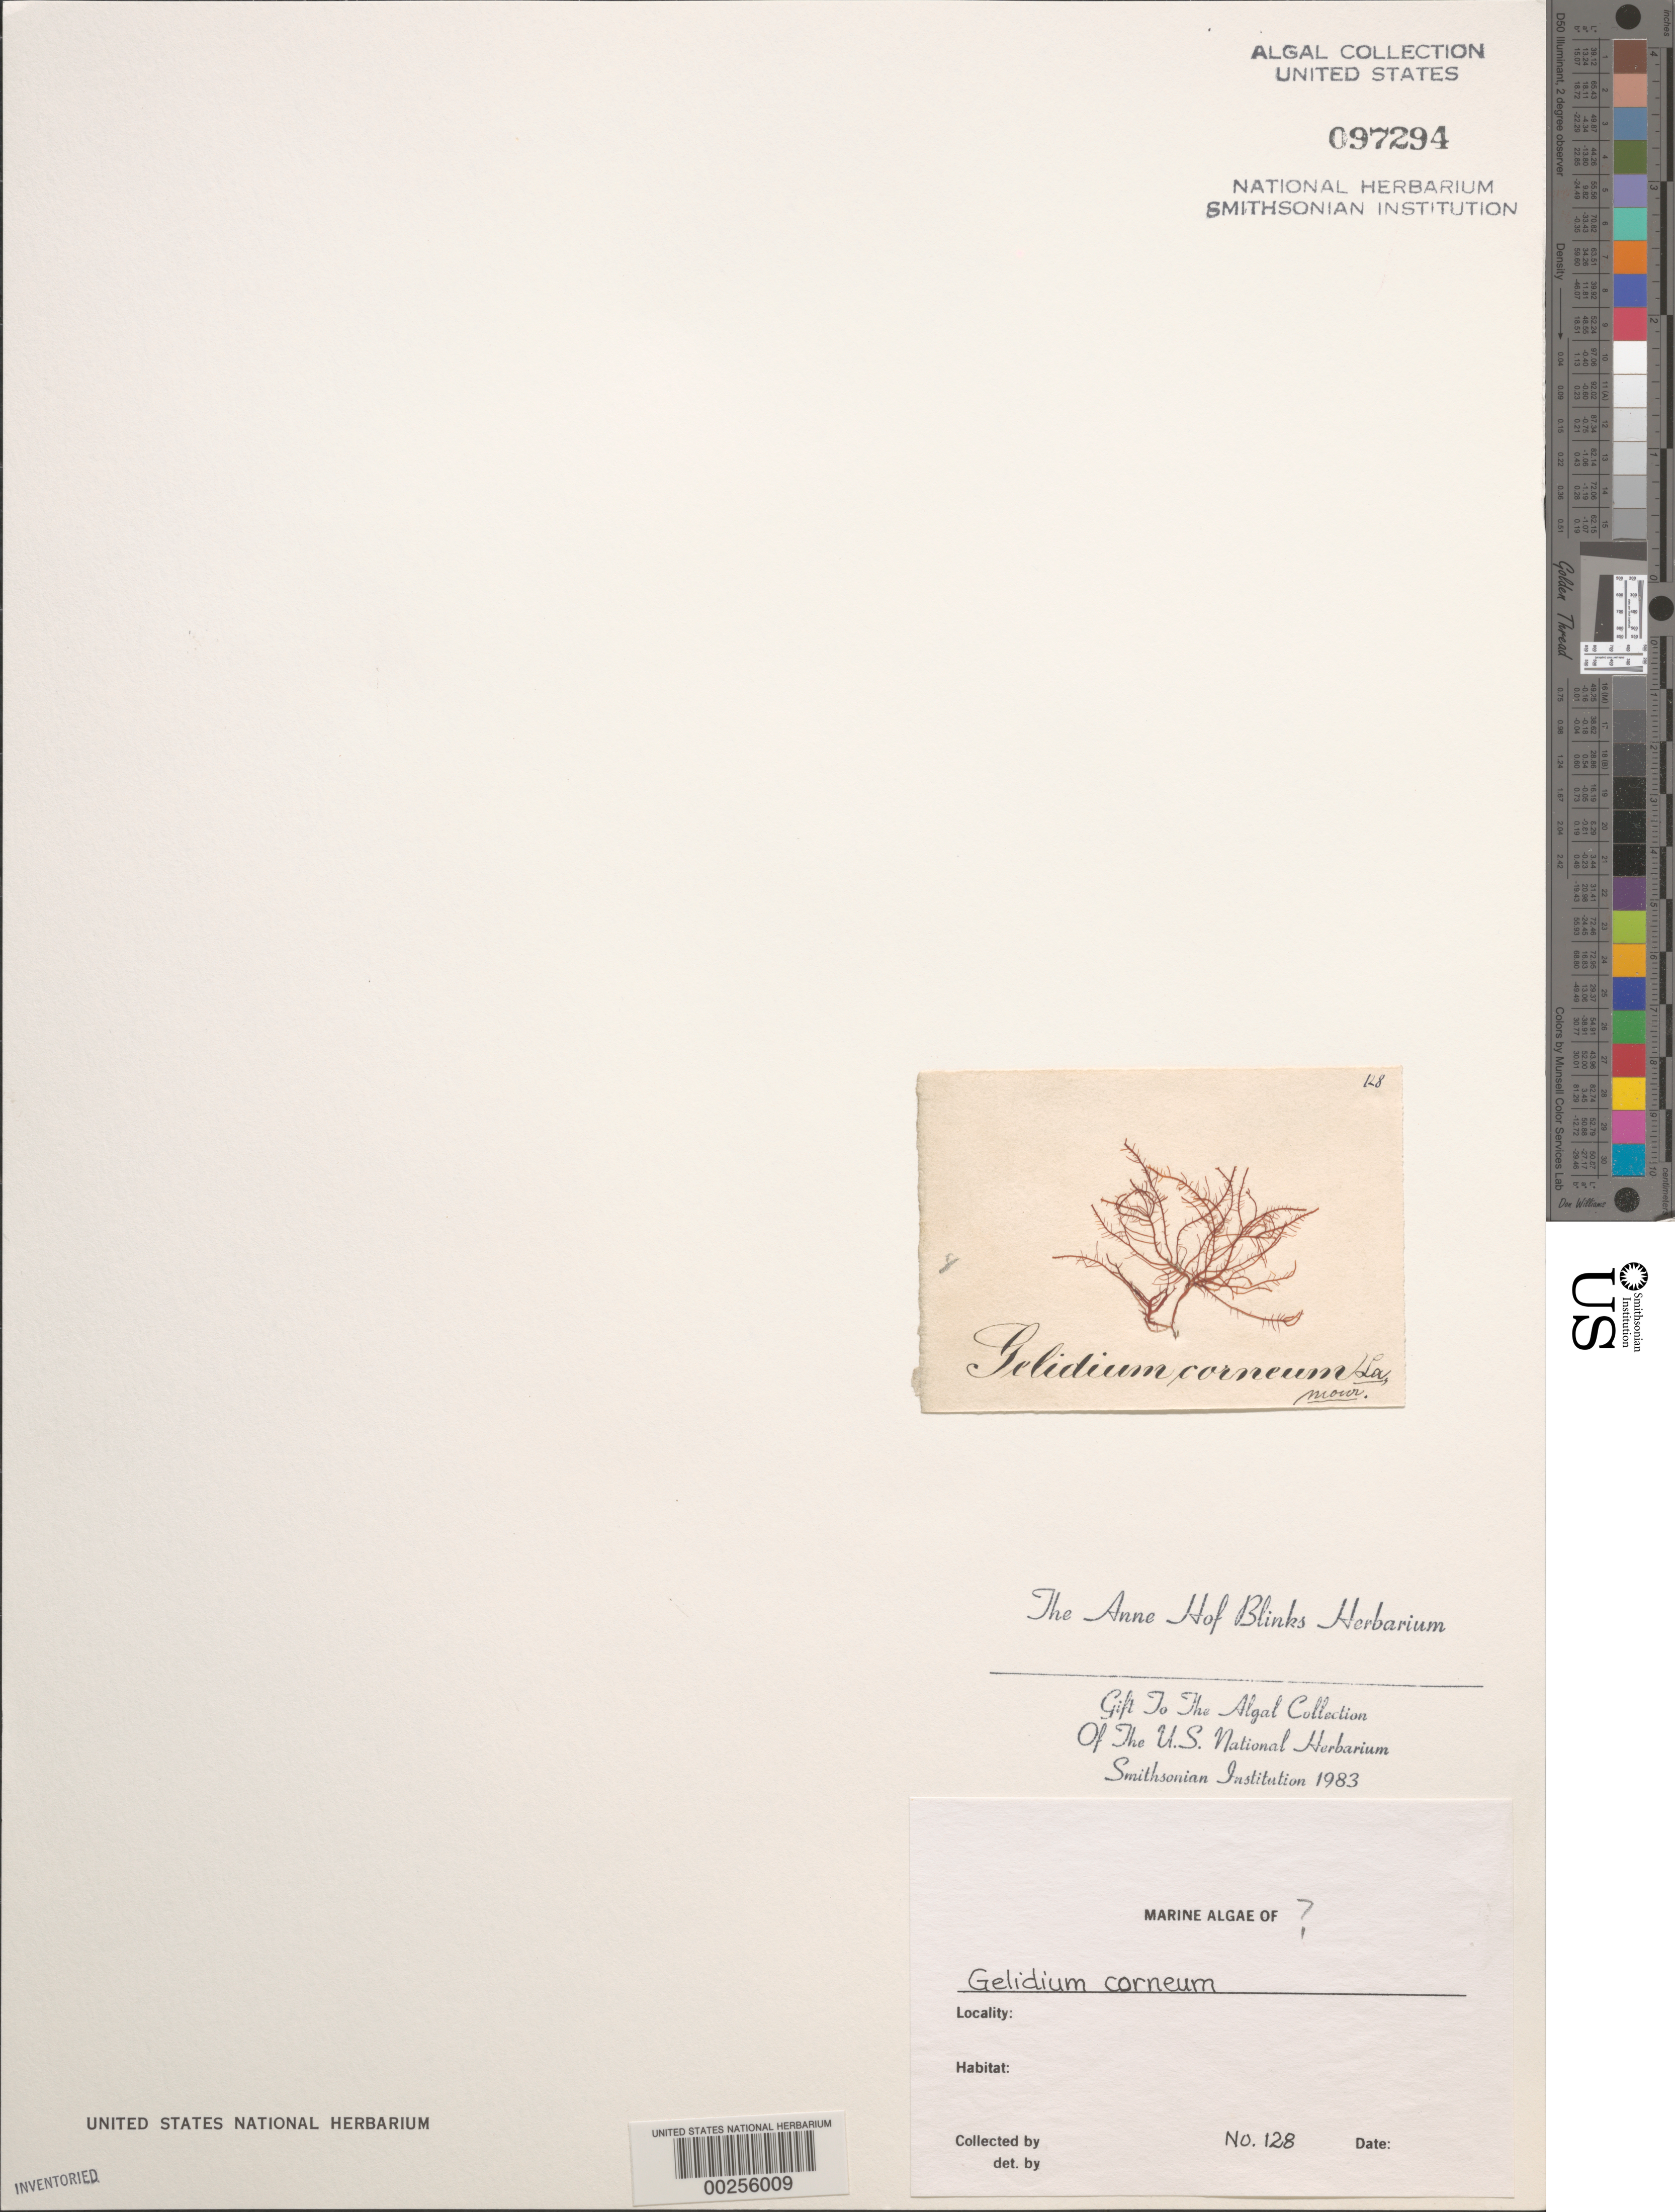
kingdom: Plantae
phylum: Rhodophyta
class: Florideophyceae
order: Gelidiales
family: Gelidiaceae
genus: Gelidium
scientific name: Gelidium corneum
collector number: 128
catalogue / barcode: US 97294